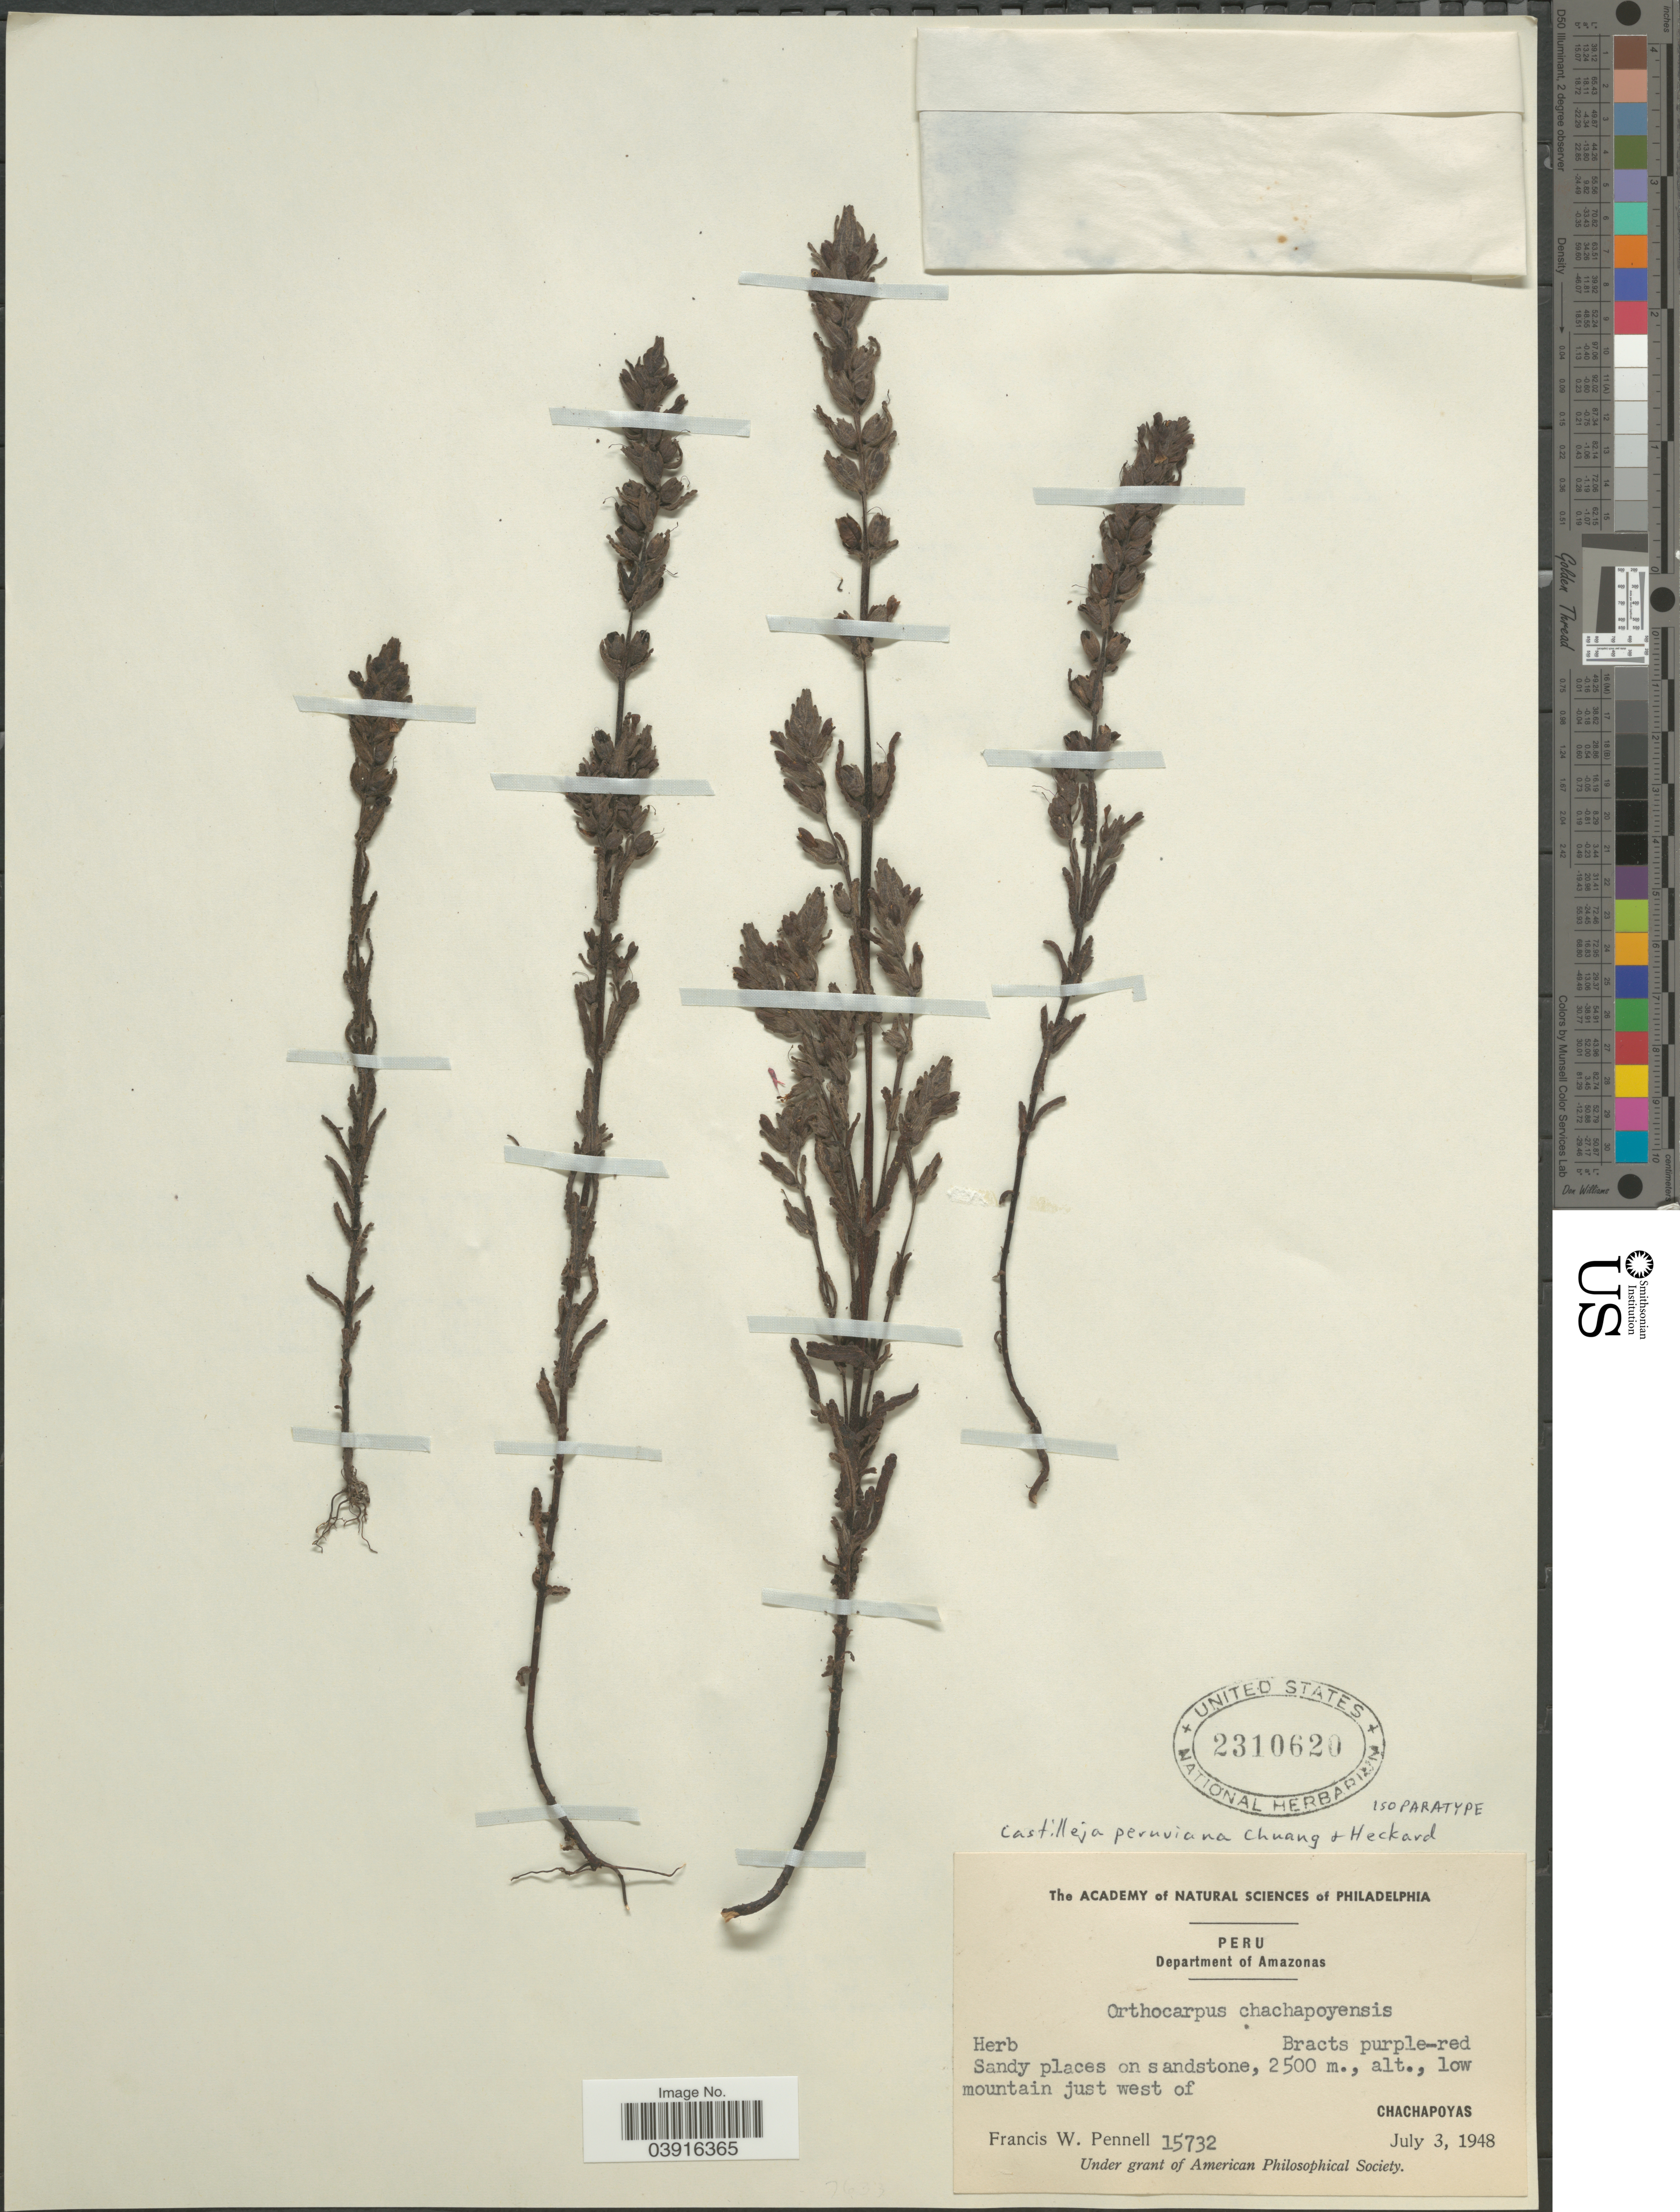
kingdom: Plantae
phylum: Tracheophyta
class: Magnoliopsida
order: Lamiales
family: Orobanchaceae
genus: Castilleja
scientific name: Castilleja peruviana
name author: T.I. Chuang & Heckard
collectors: F. W. Pennell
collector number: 15732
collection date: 1948-07-03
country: Peru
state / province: Amazonas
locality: Department of Amazonas. Low mountain just west of Chachapoyas.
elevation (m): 2500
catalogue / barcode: US 2310620